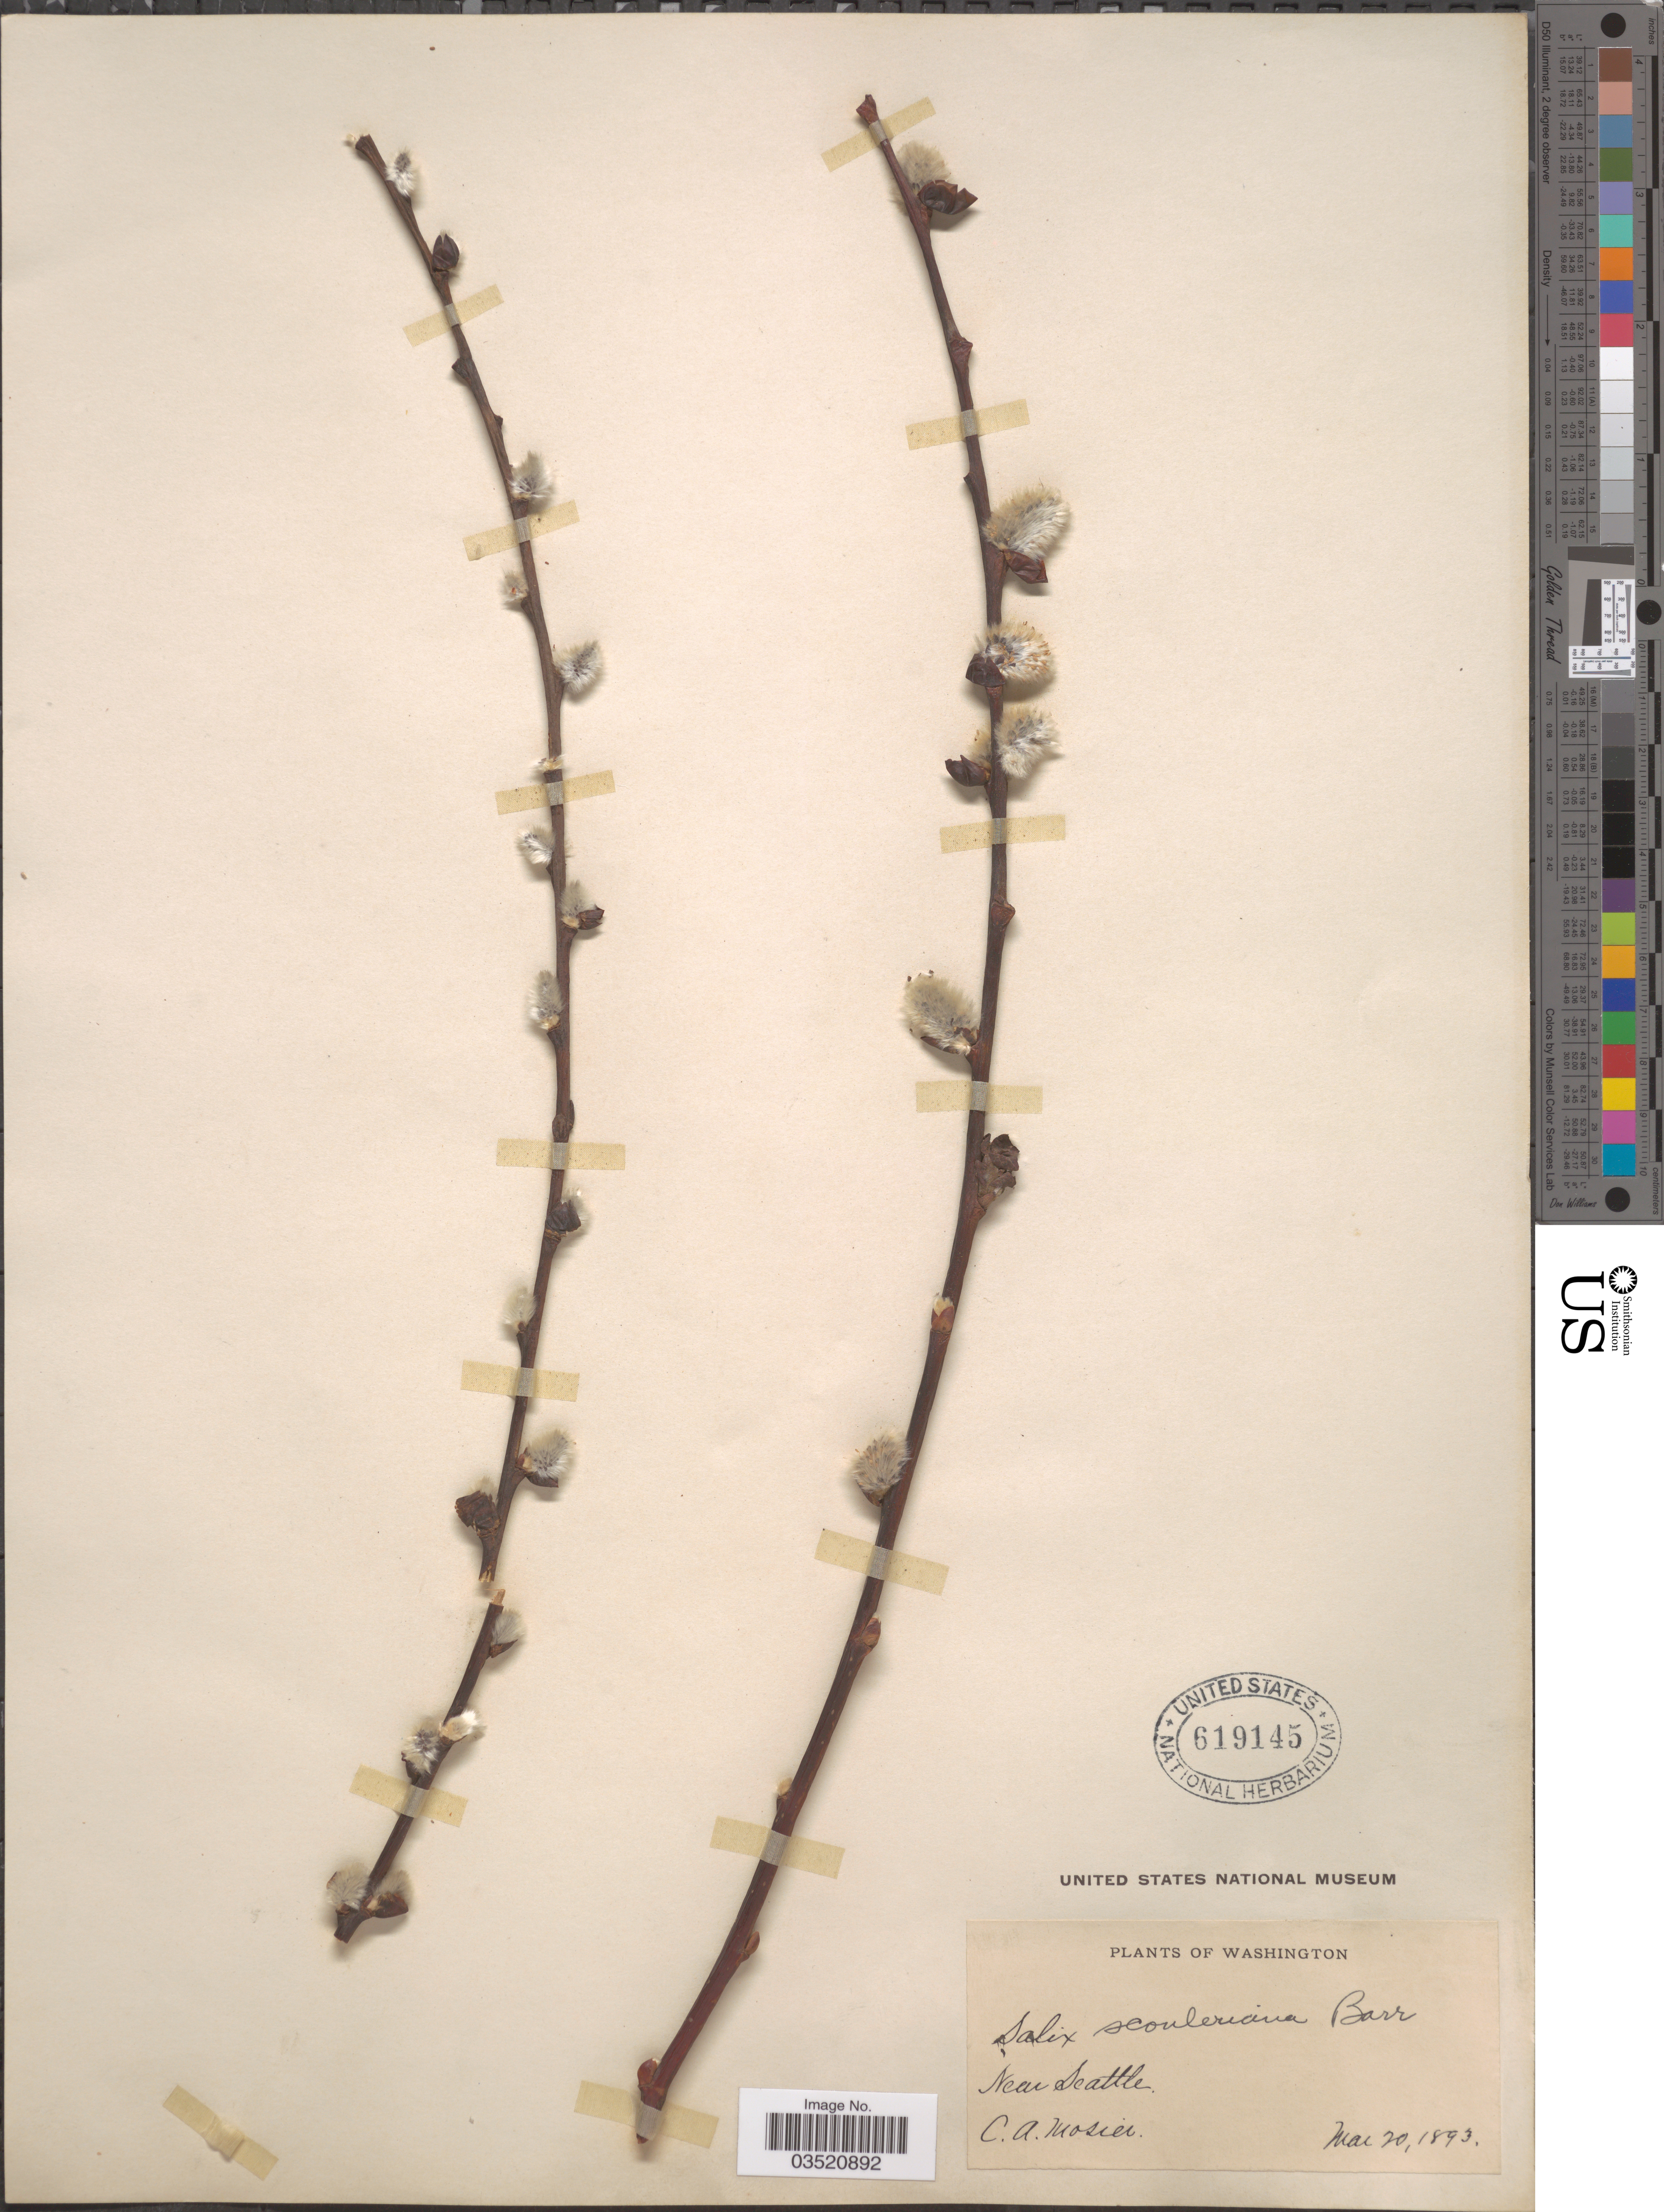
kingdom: Plantae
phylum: Tracheophyta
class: Magnoliopsida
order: Malpighiales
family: Salicaceae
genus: Salix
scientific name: Salix scouleriana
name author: Barratt ex Hook.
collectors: C. A. Mosier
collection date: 1893-03-20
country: United States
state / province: Washington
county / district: King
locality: Near Seattle.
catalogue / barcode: US 619145